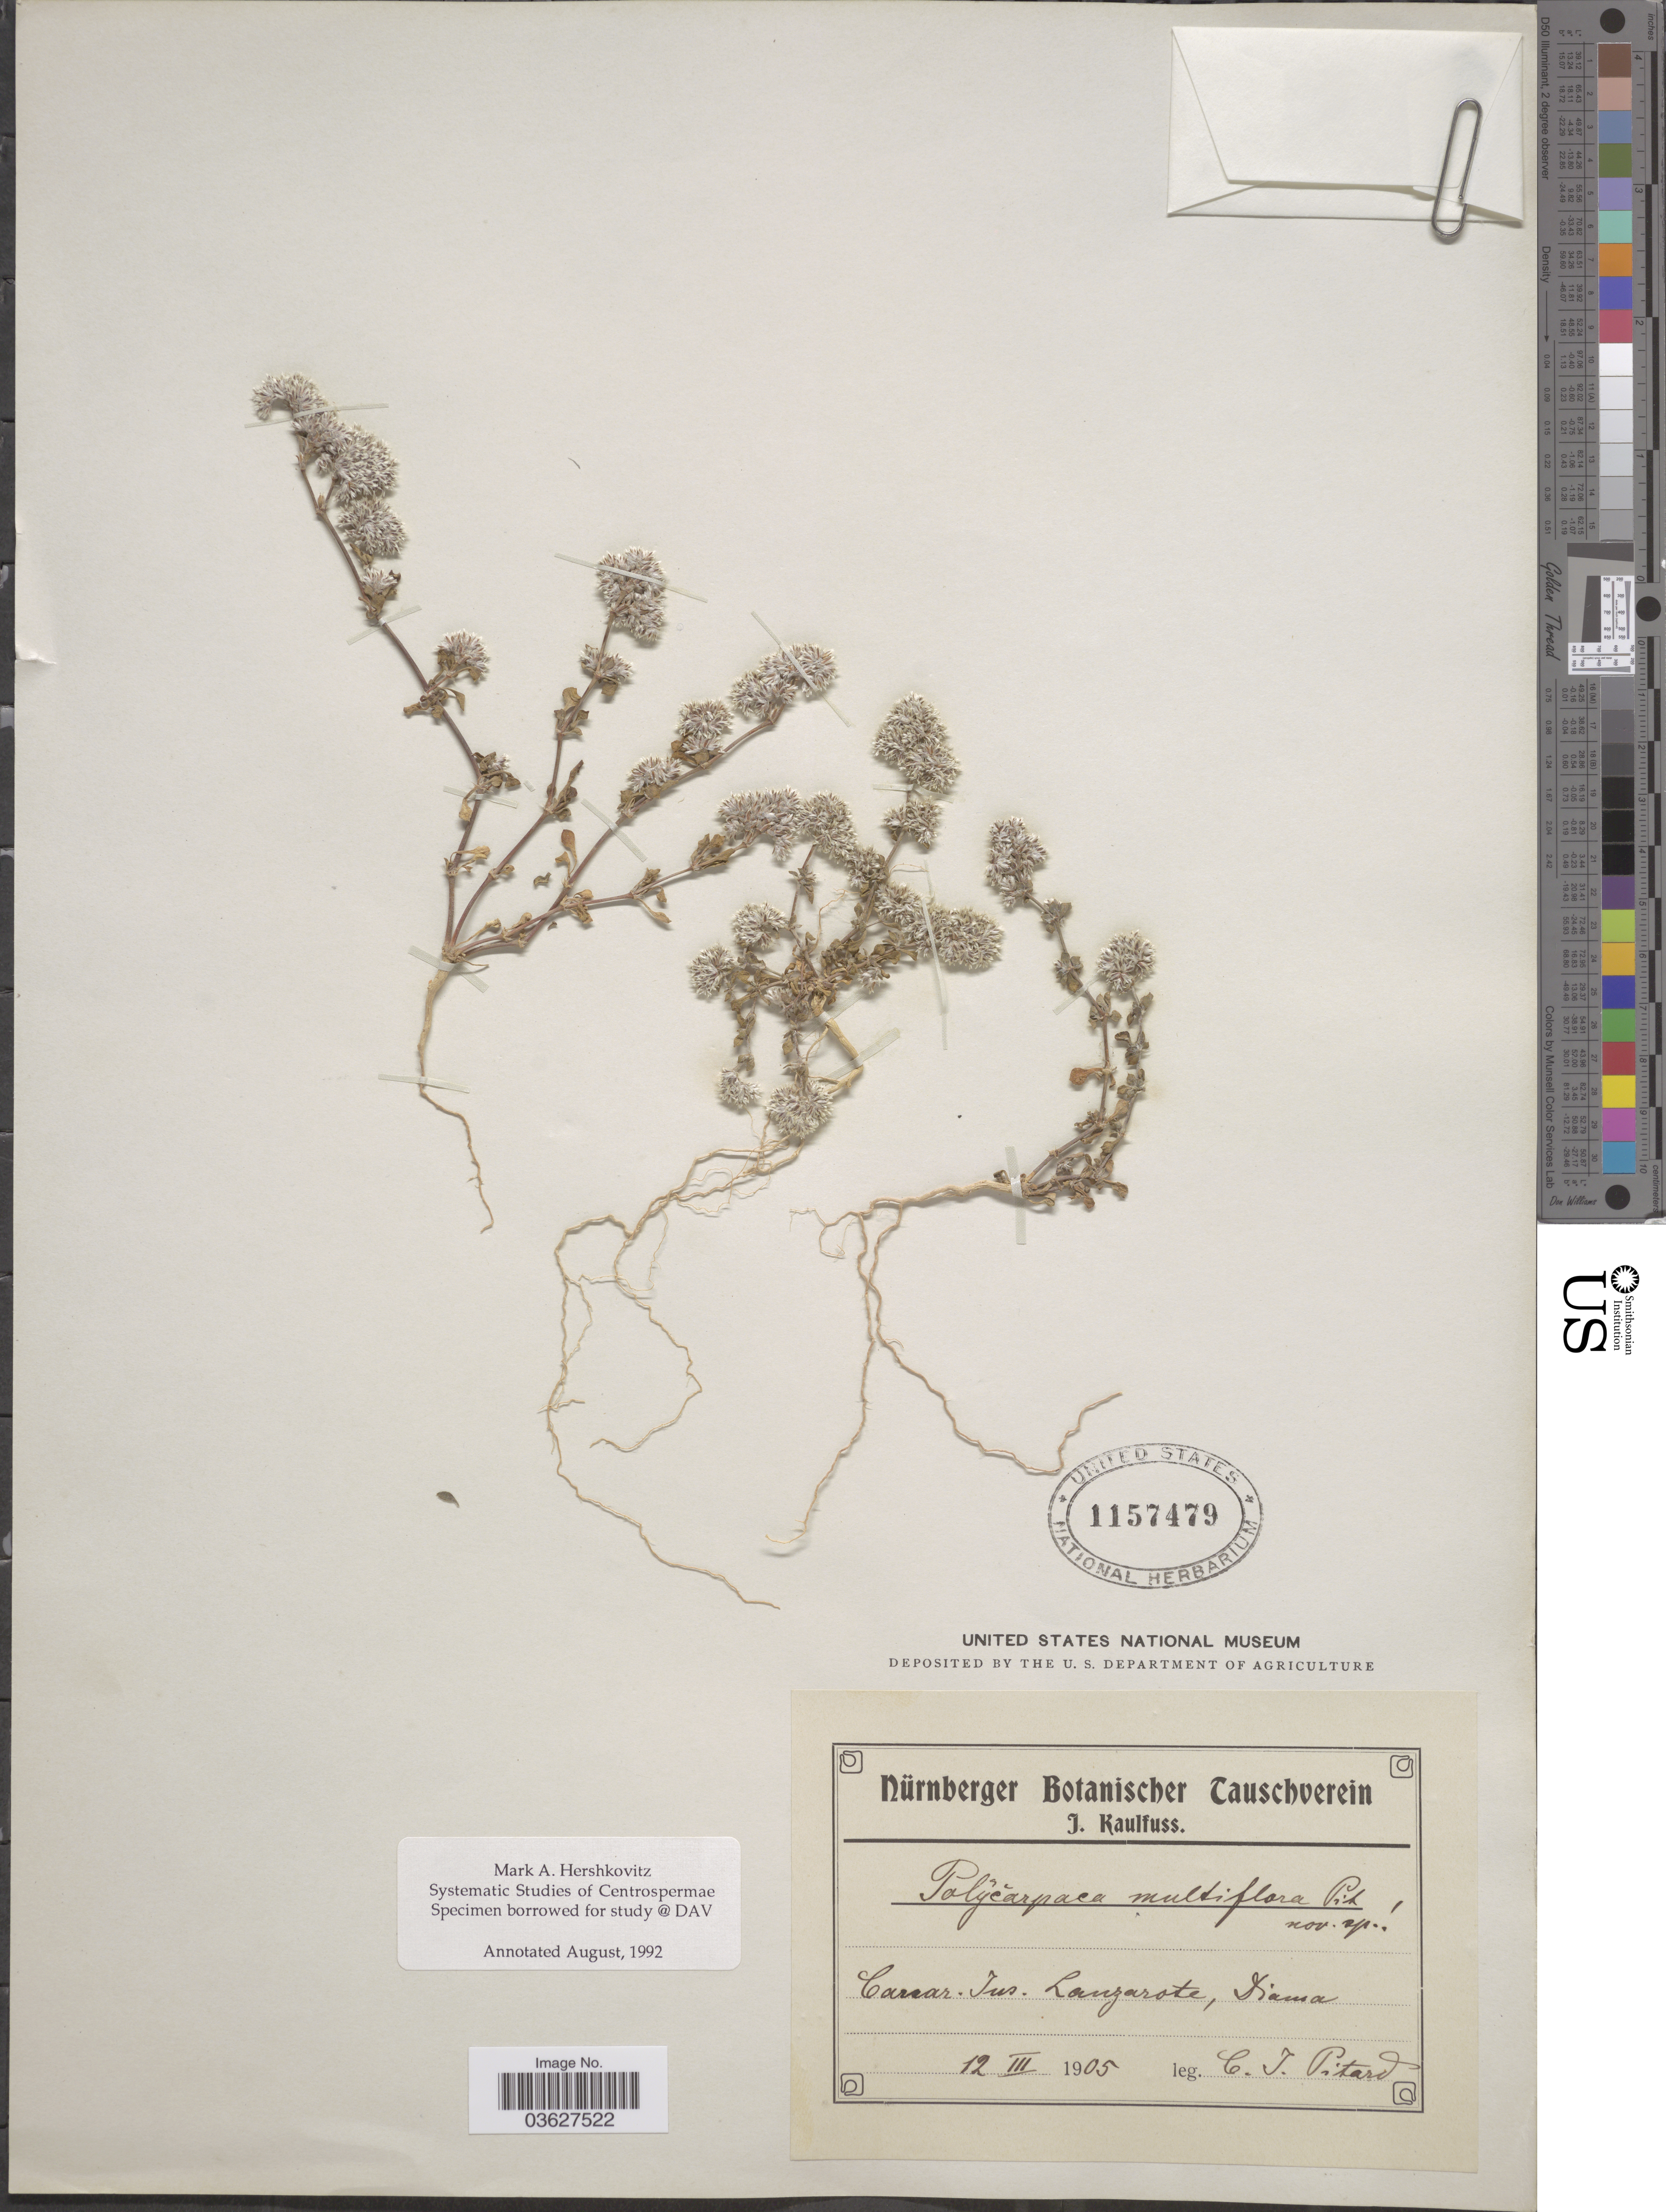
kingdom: Plantae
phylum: Tracheophyta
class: Magnoliopsida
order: Caryophyllales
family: Caryophyllaceae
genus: Polycarpaea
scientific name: Polycarpaea sp.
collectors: C. Pitard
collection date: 1905-03-12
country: Spain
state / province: Canarias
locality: Canar. Tus. Lanzarote, Diama.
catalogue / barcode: US 1157479